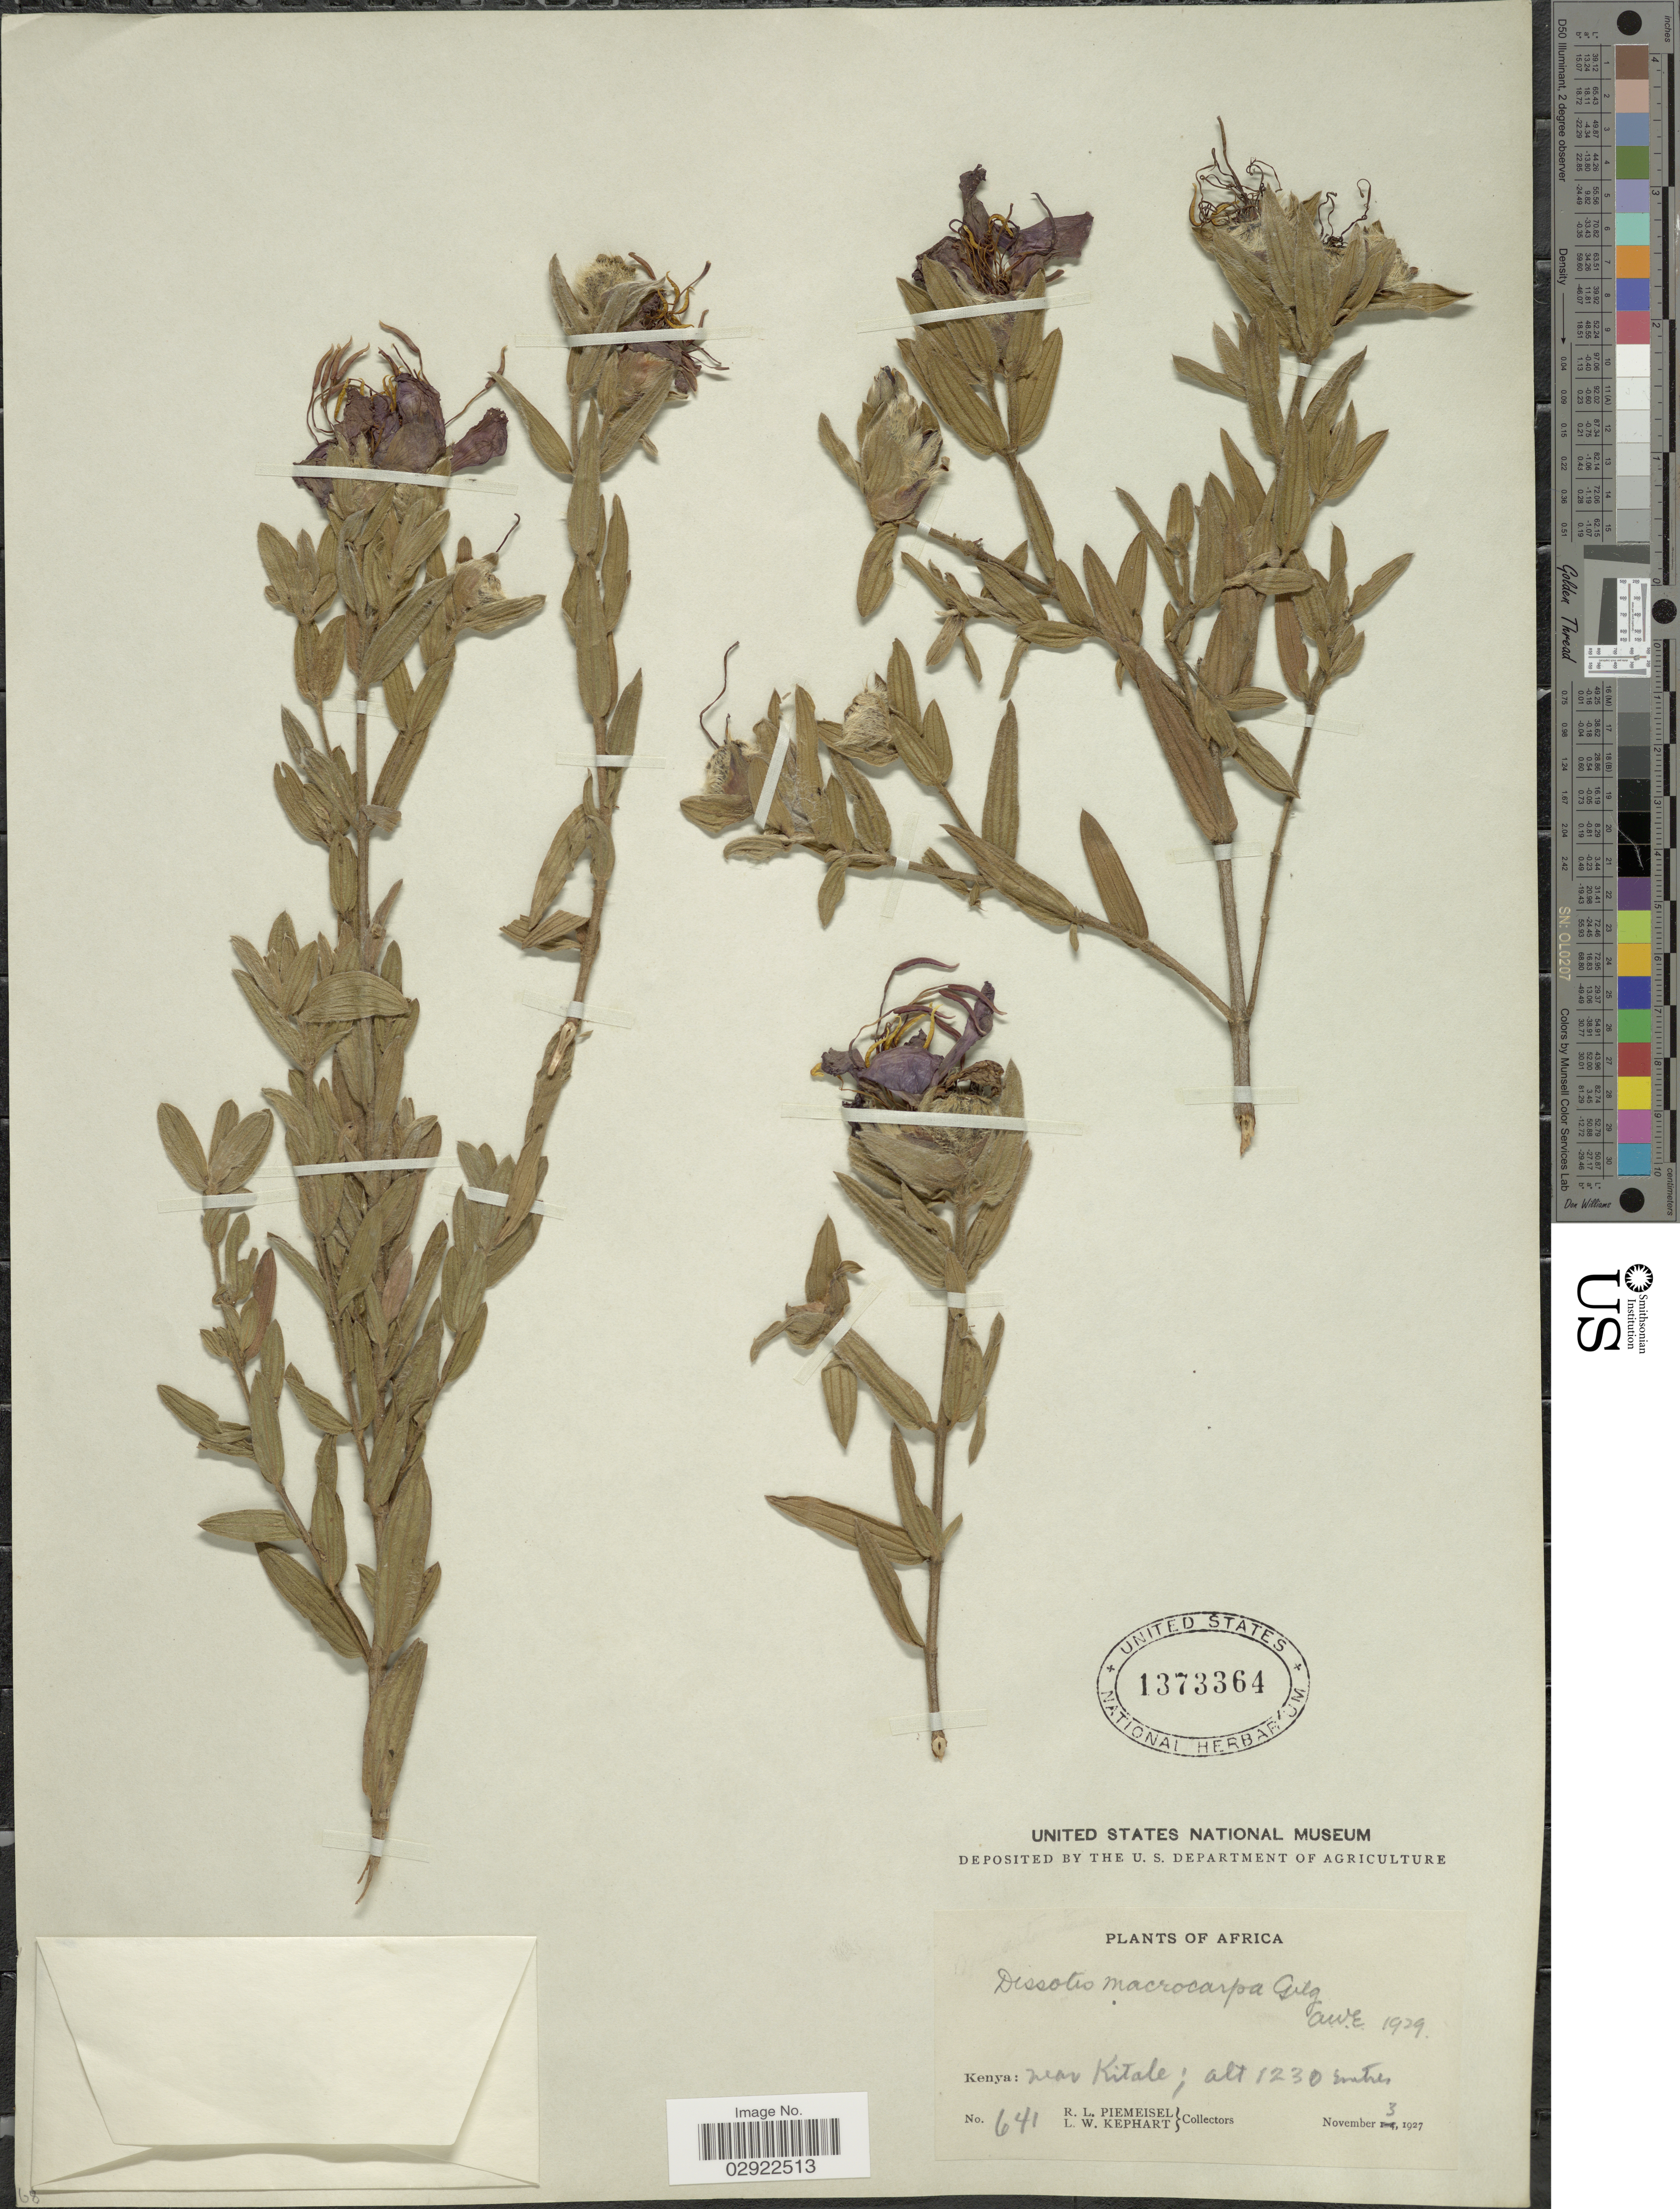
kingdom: Plantae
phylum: Tracheophyta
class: Magnoliopsida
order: Myrtales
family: Melastomataceae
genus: Feliciotis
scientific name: Feliciotis speciosa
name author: (Taub.) Ver.-Lib. & G. Kadereit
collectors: R. L. Piemeisel & L. W. Kephart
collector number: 641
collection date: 1927-11-03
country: Kenya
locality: Near Kitale.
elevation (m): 1230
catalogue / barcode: US 1373364